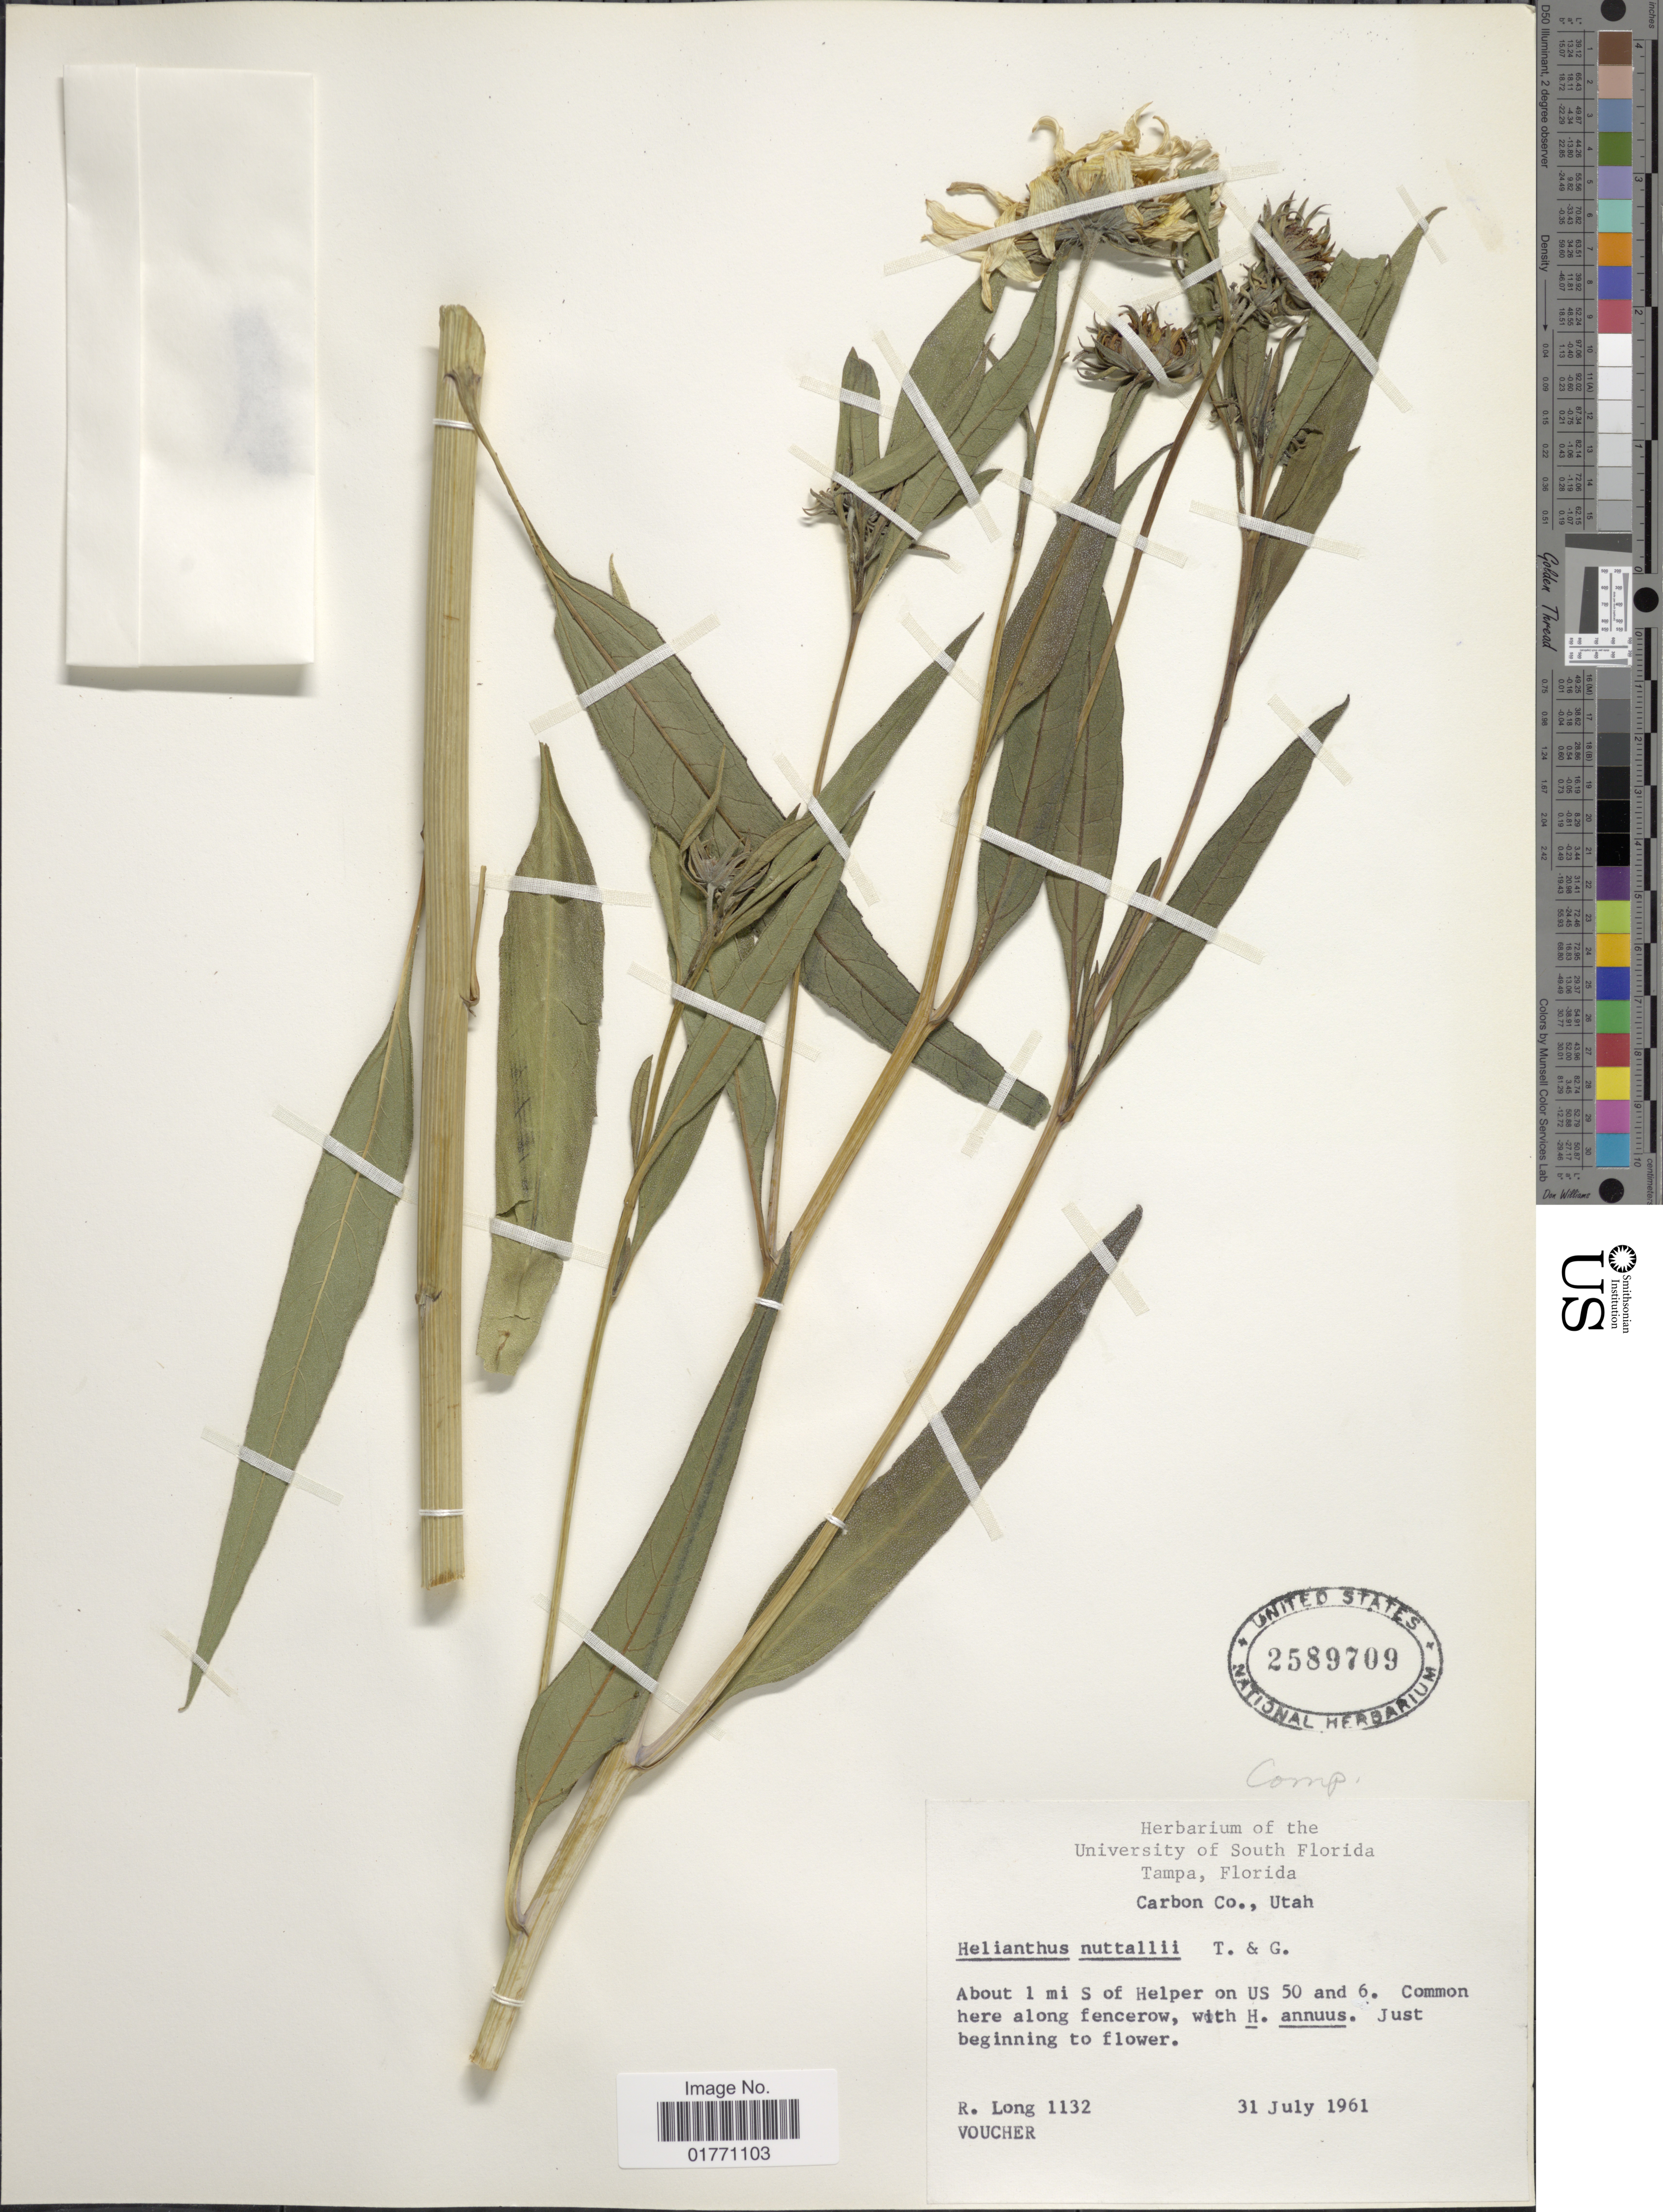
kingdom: Plantae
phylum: Tracheophyta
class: Magnoliopsida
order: Asterales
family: Asteraceae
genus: Helianthus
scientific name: Helianthus nuttallii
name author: Torr. & A. Gray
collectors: R. Long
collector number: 1132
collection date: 1961-07-31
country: United States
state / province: Utah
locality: Carbon Co., about 1 mi S of Helper on US 50 and 6, common here along fencerow.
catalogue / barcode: US 2589709